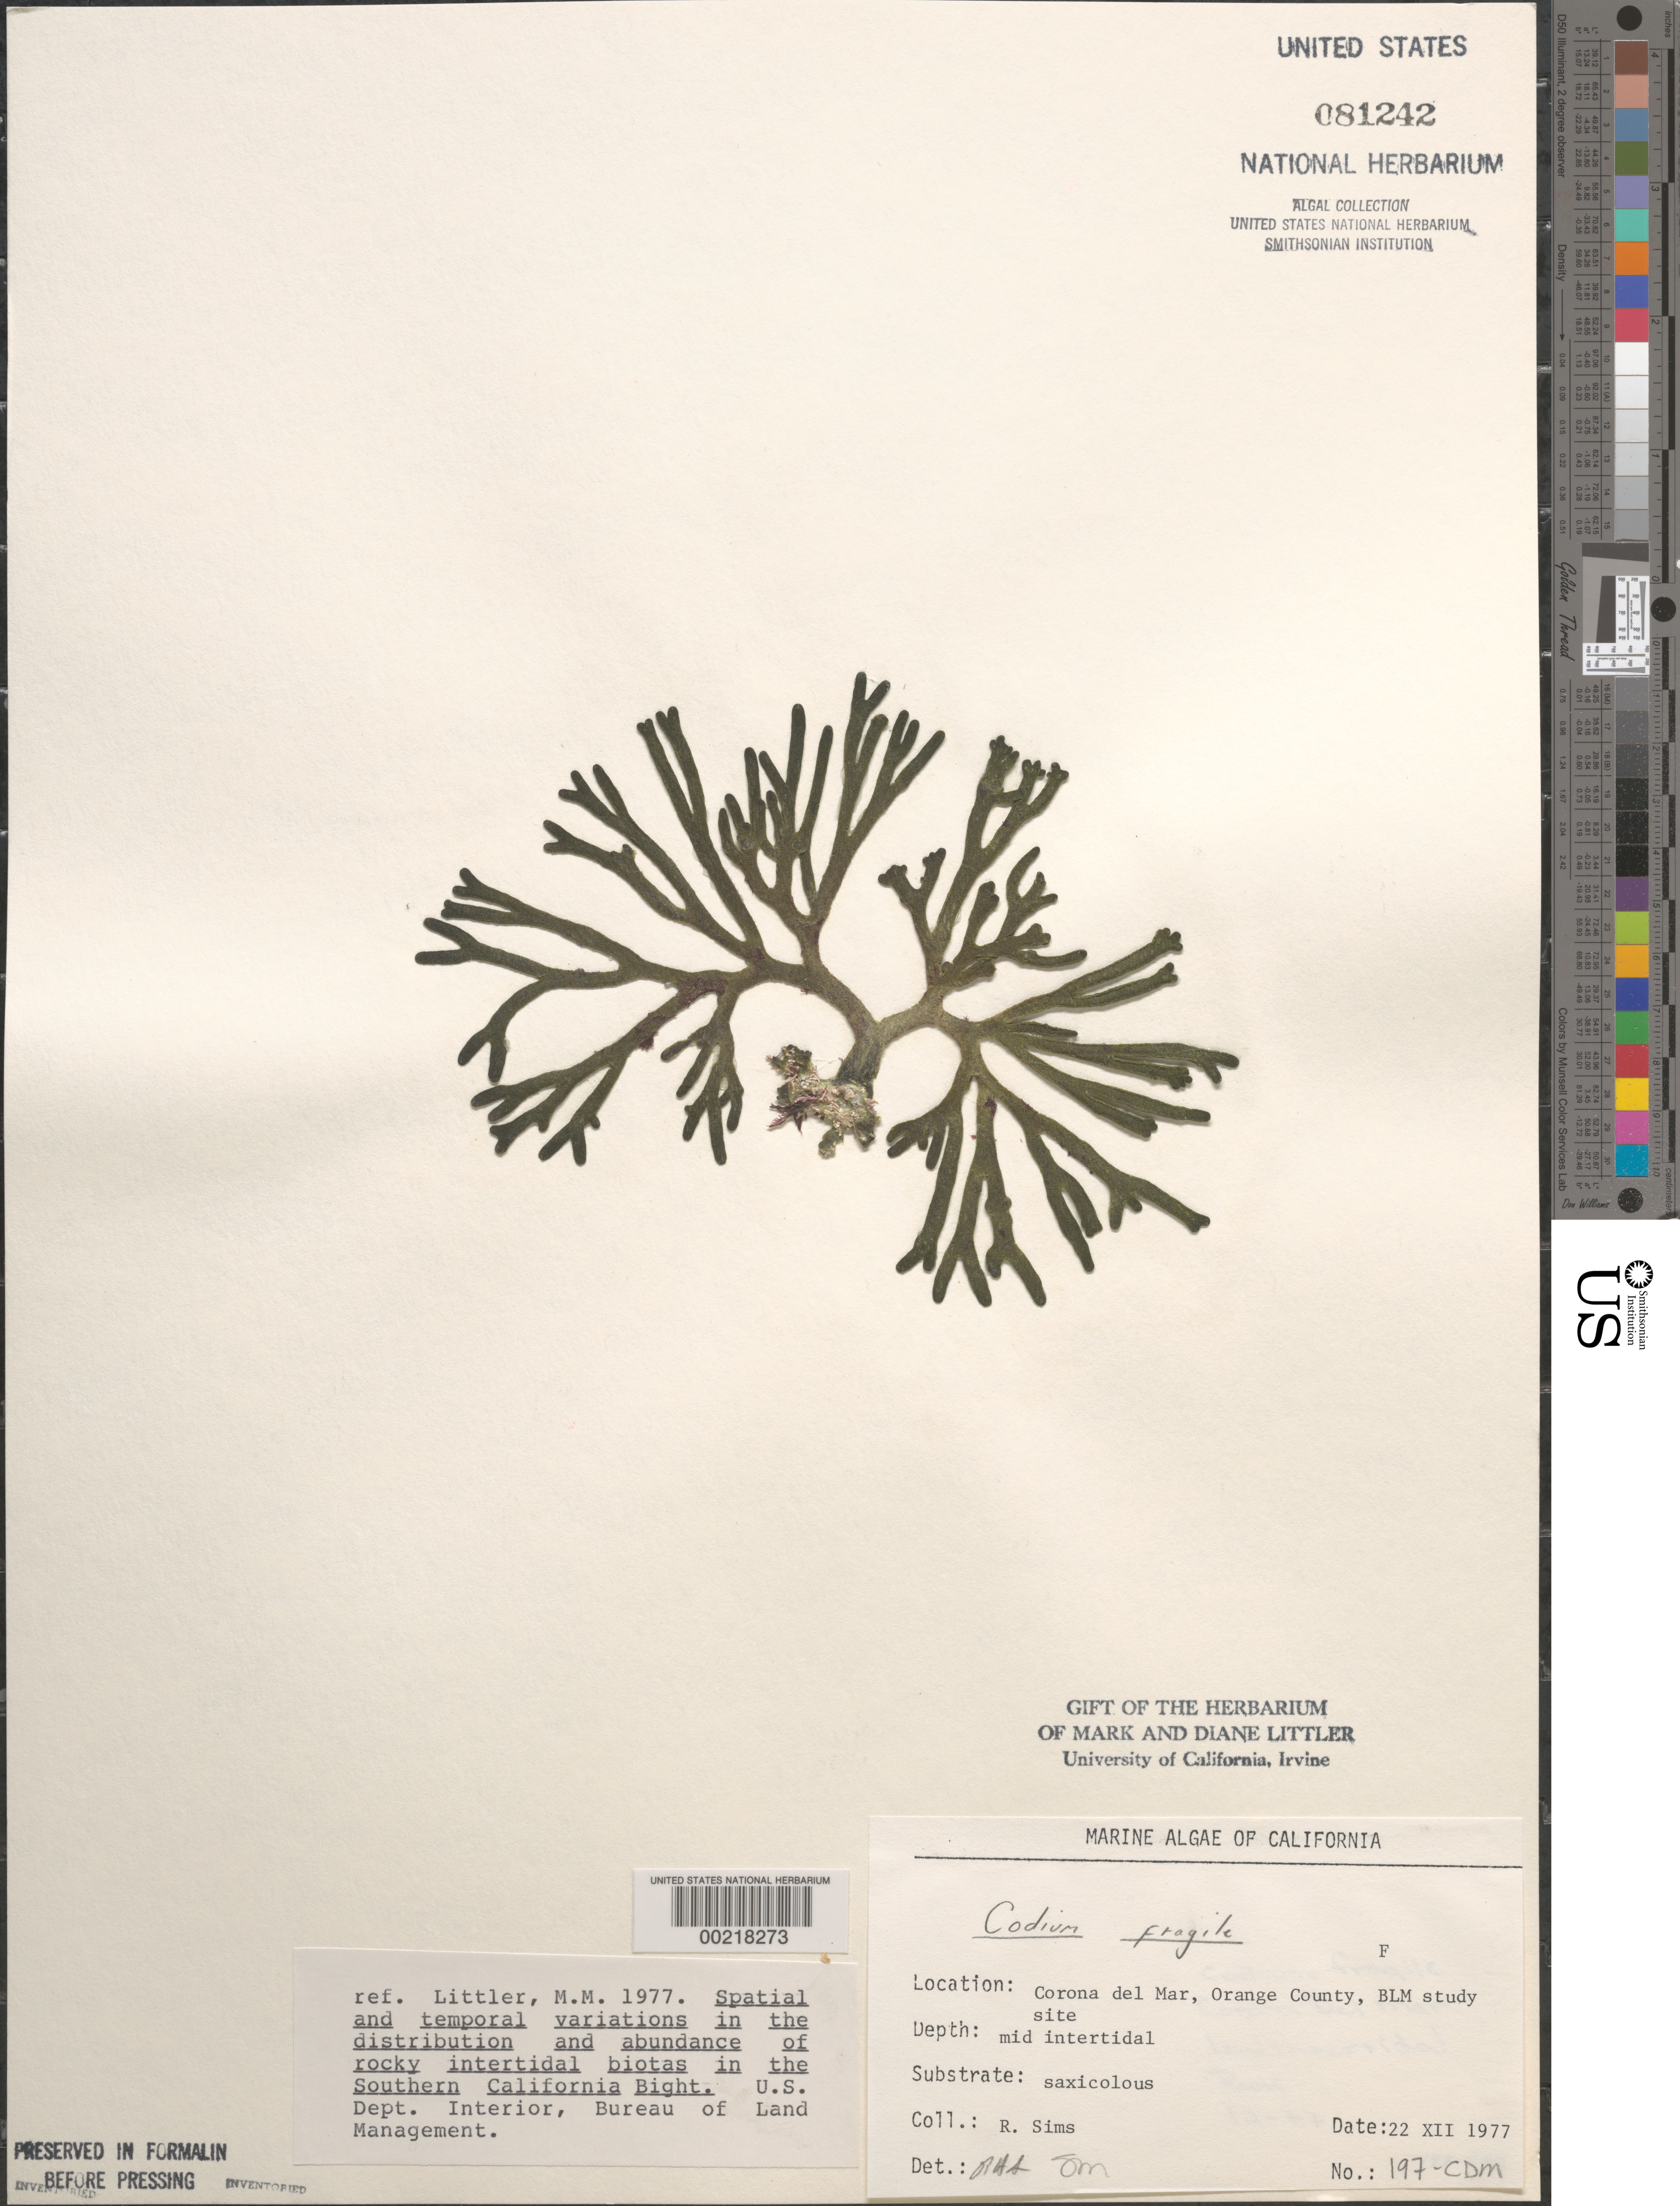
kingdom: Plantae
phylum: Chlorophyta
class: Ulvophyceae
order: Bryopsidales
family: Codiaceae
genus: Codium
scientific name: Codium fragile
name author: (Suringar) P. Hariot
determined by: Sims, Robert H.; Murray, S. N.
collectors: R. H. Sims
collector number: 197-CDM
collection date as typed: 22 Dec 1977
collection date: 1977-12-22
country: United States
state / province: California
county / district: Orange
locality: Corona del Mar, mouth of Morning Canyon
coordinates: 33 35'14"N, 117 51'54"W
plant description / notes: BLM-SOCALBIGHT Rocky Intertidal Survey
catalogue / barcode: US 81242